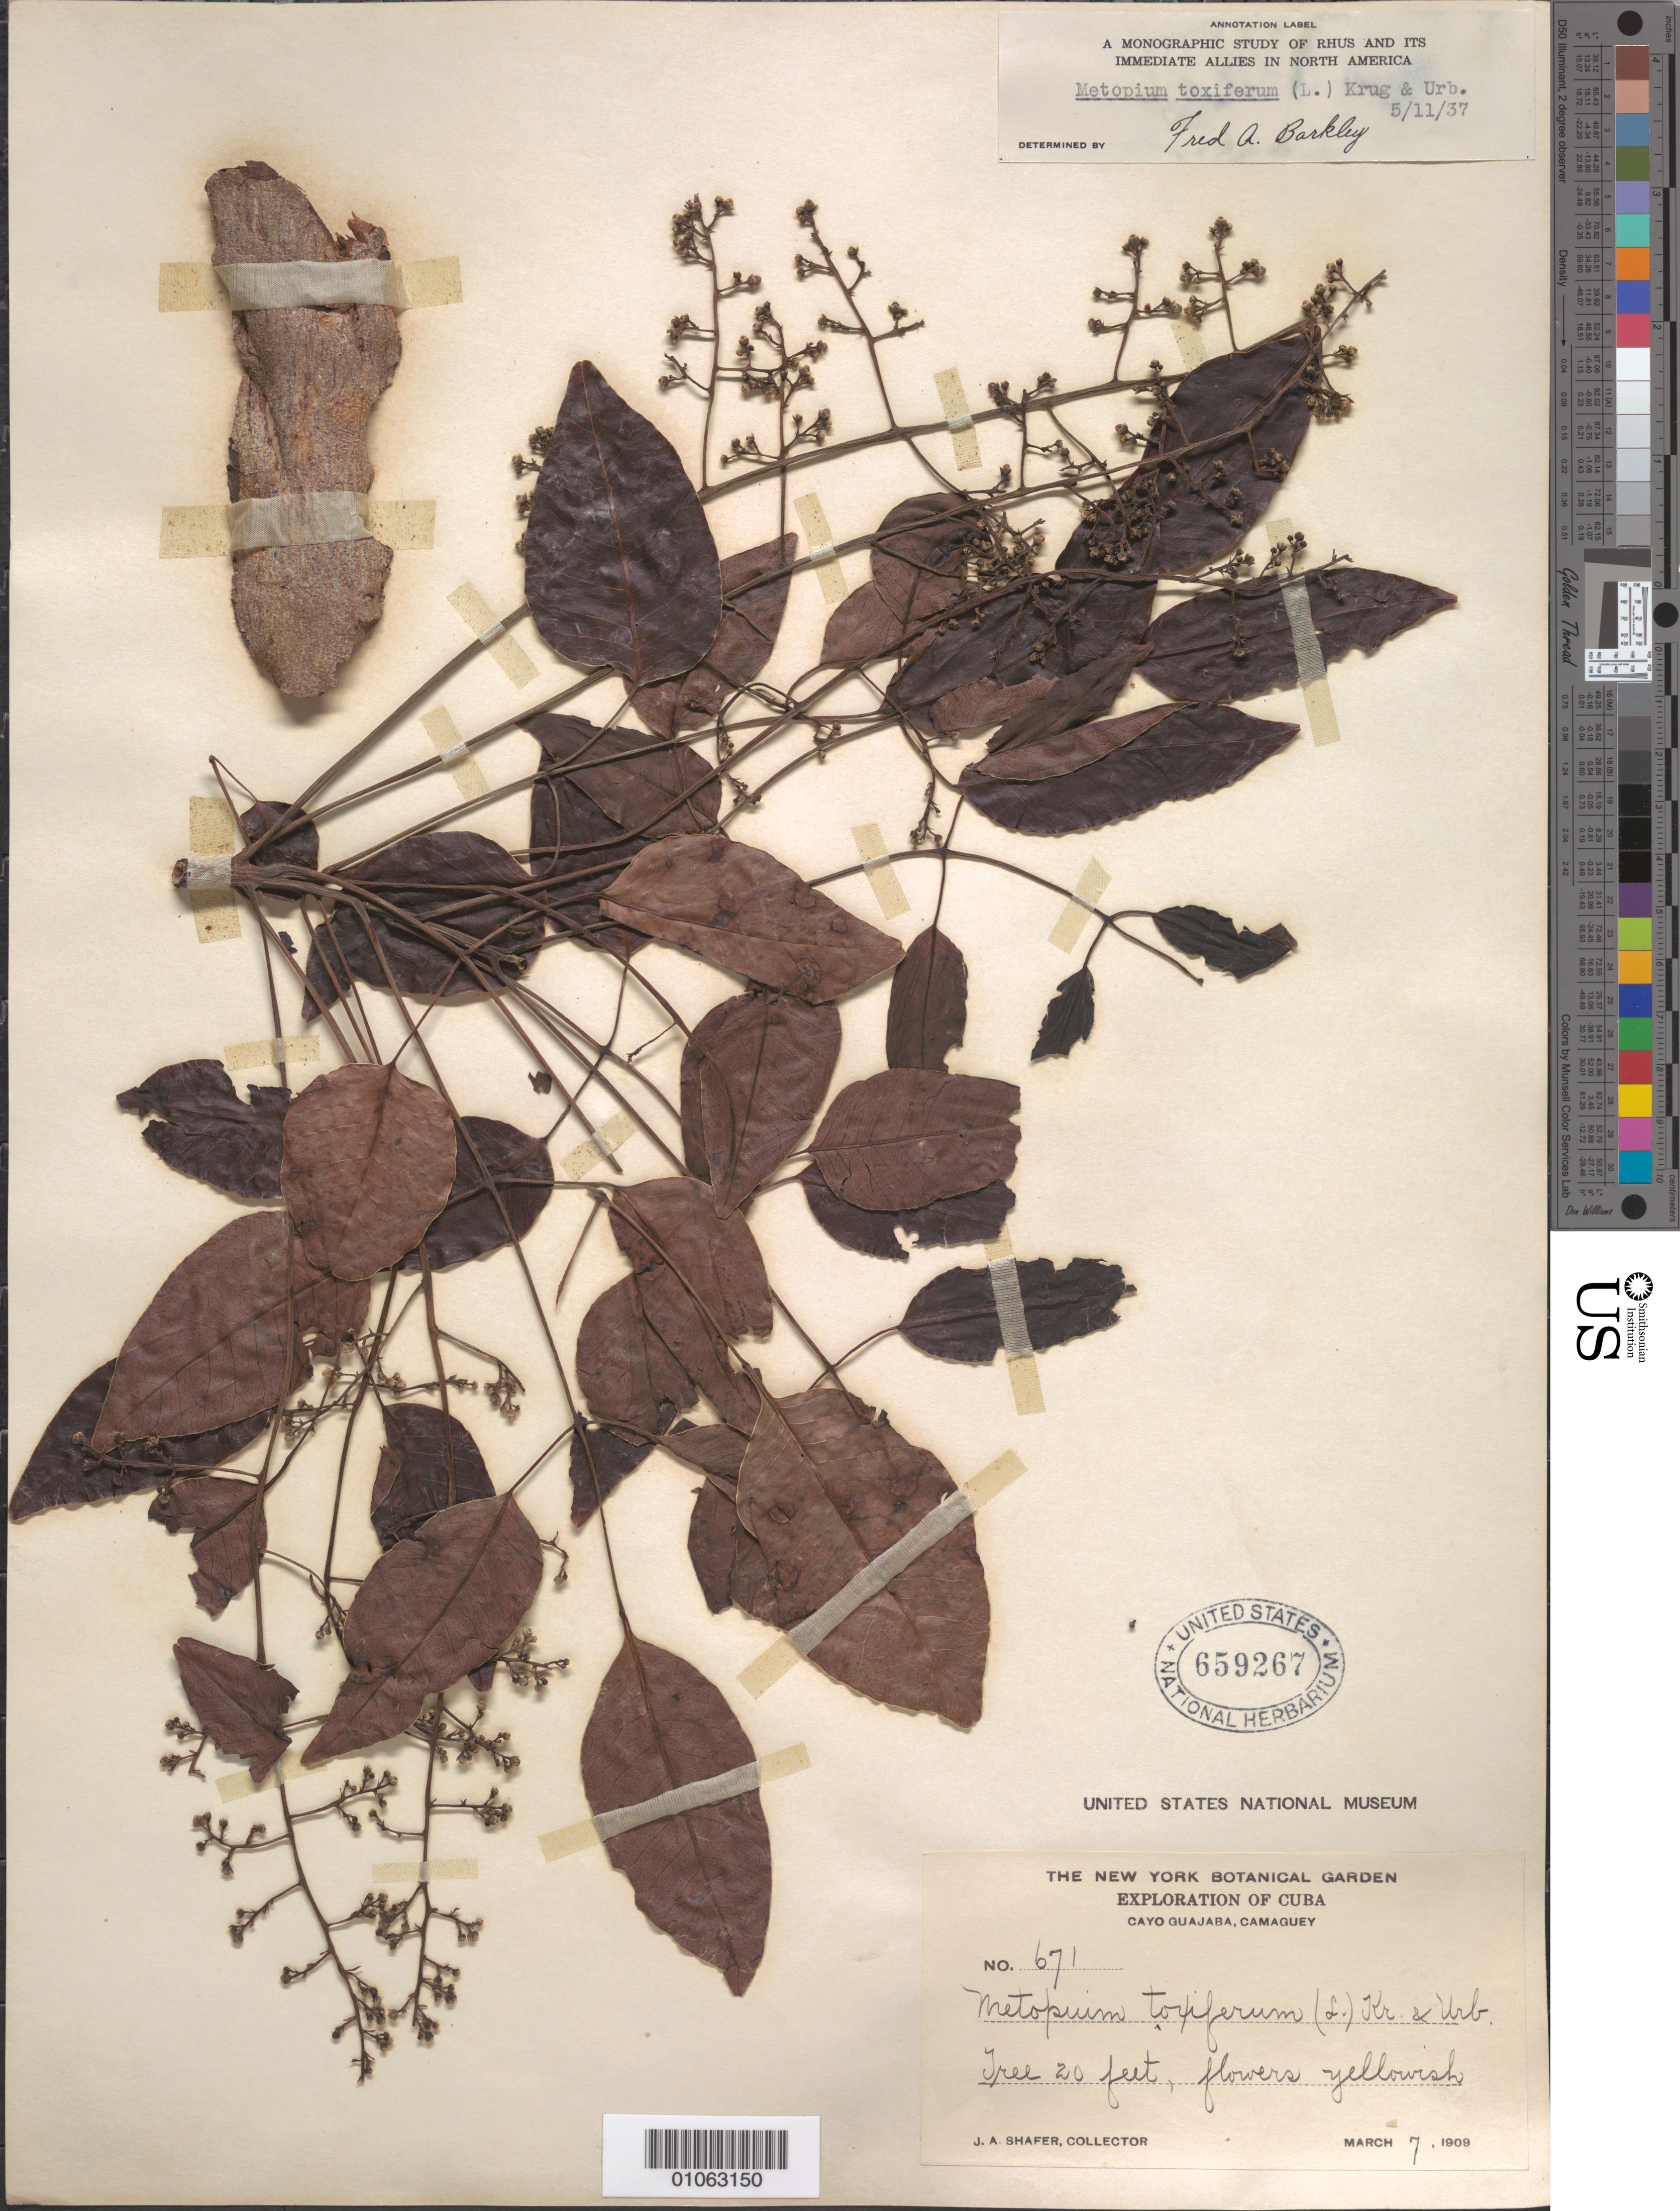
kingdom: Plantae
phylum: Tracheophyta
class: Magnoliopsida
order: Sapindales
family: Anacardiaceae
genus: Metopium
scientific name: Metopium toxiferum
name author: (L.) Krug & Urb.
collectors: J. A. Shafer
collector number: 671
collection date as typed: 07 Mar 1909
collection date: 1909-03-07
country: Cuba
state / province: Camagüey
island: Cuba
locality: Cayo Guajaba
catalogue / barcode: US 659267